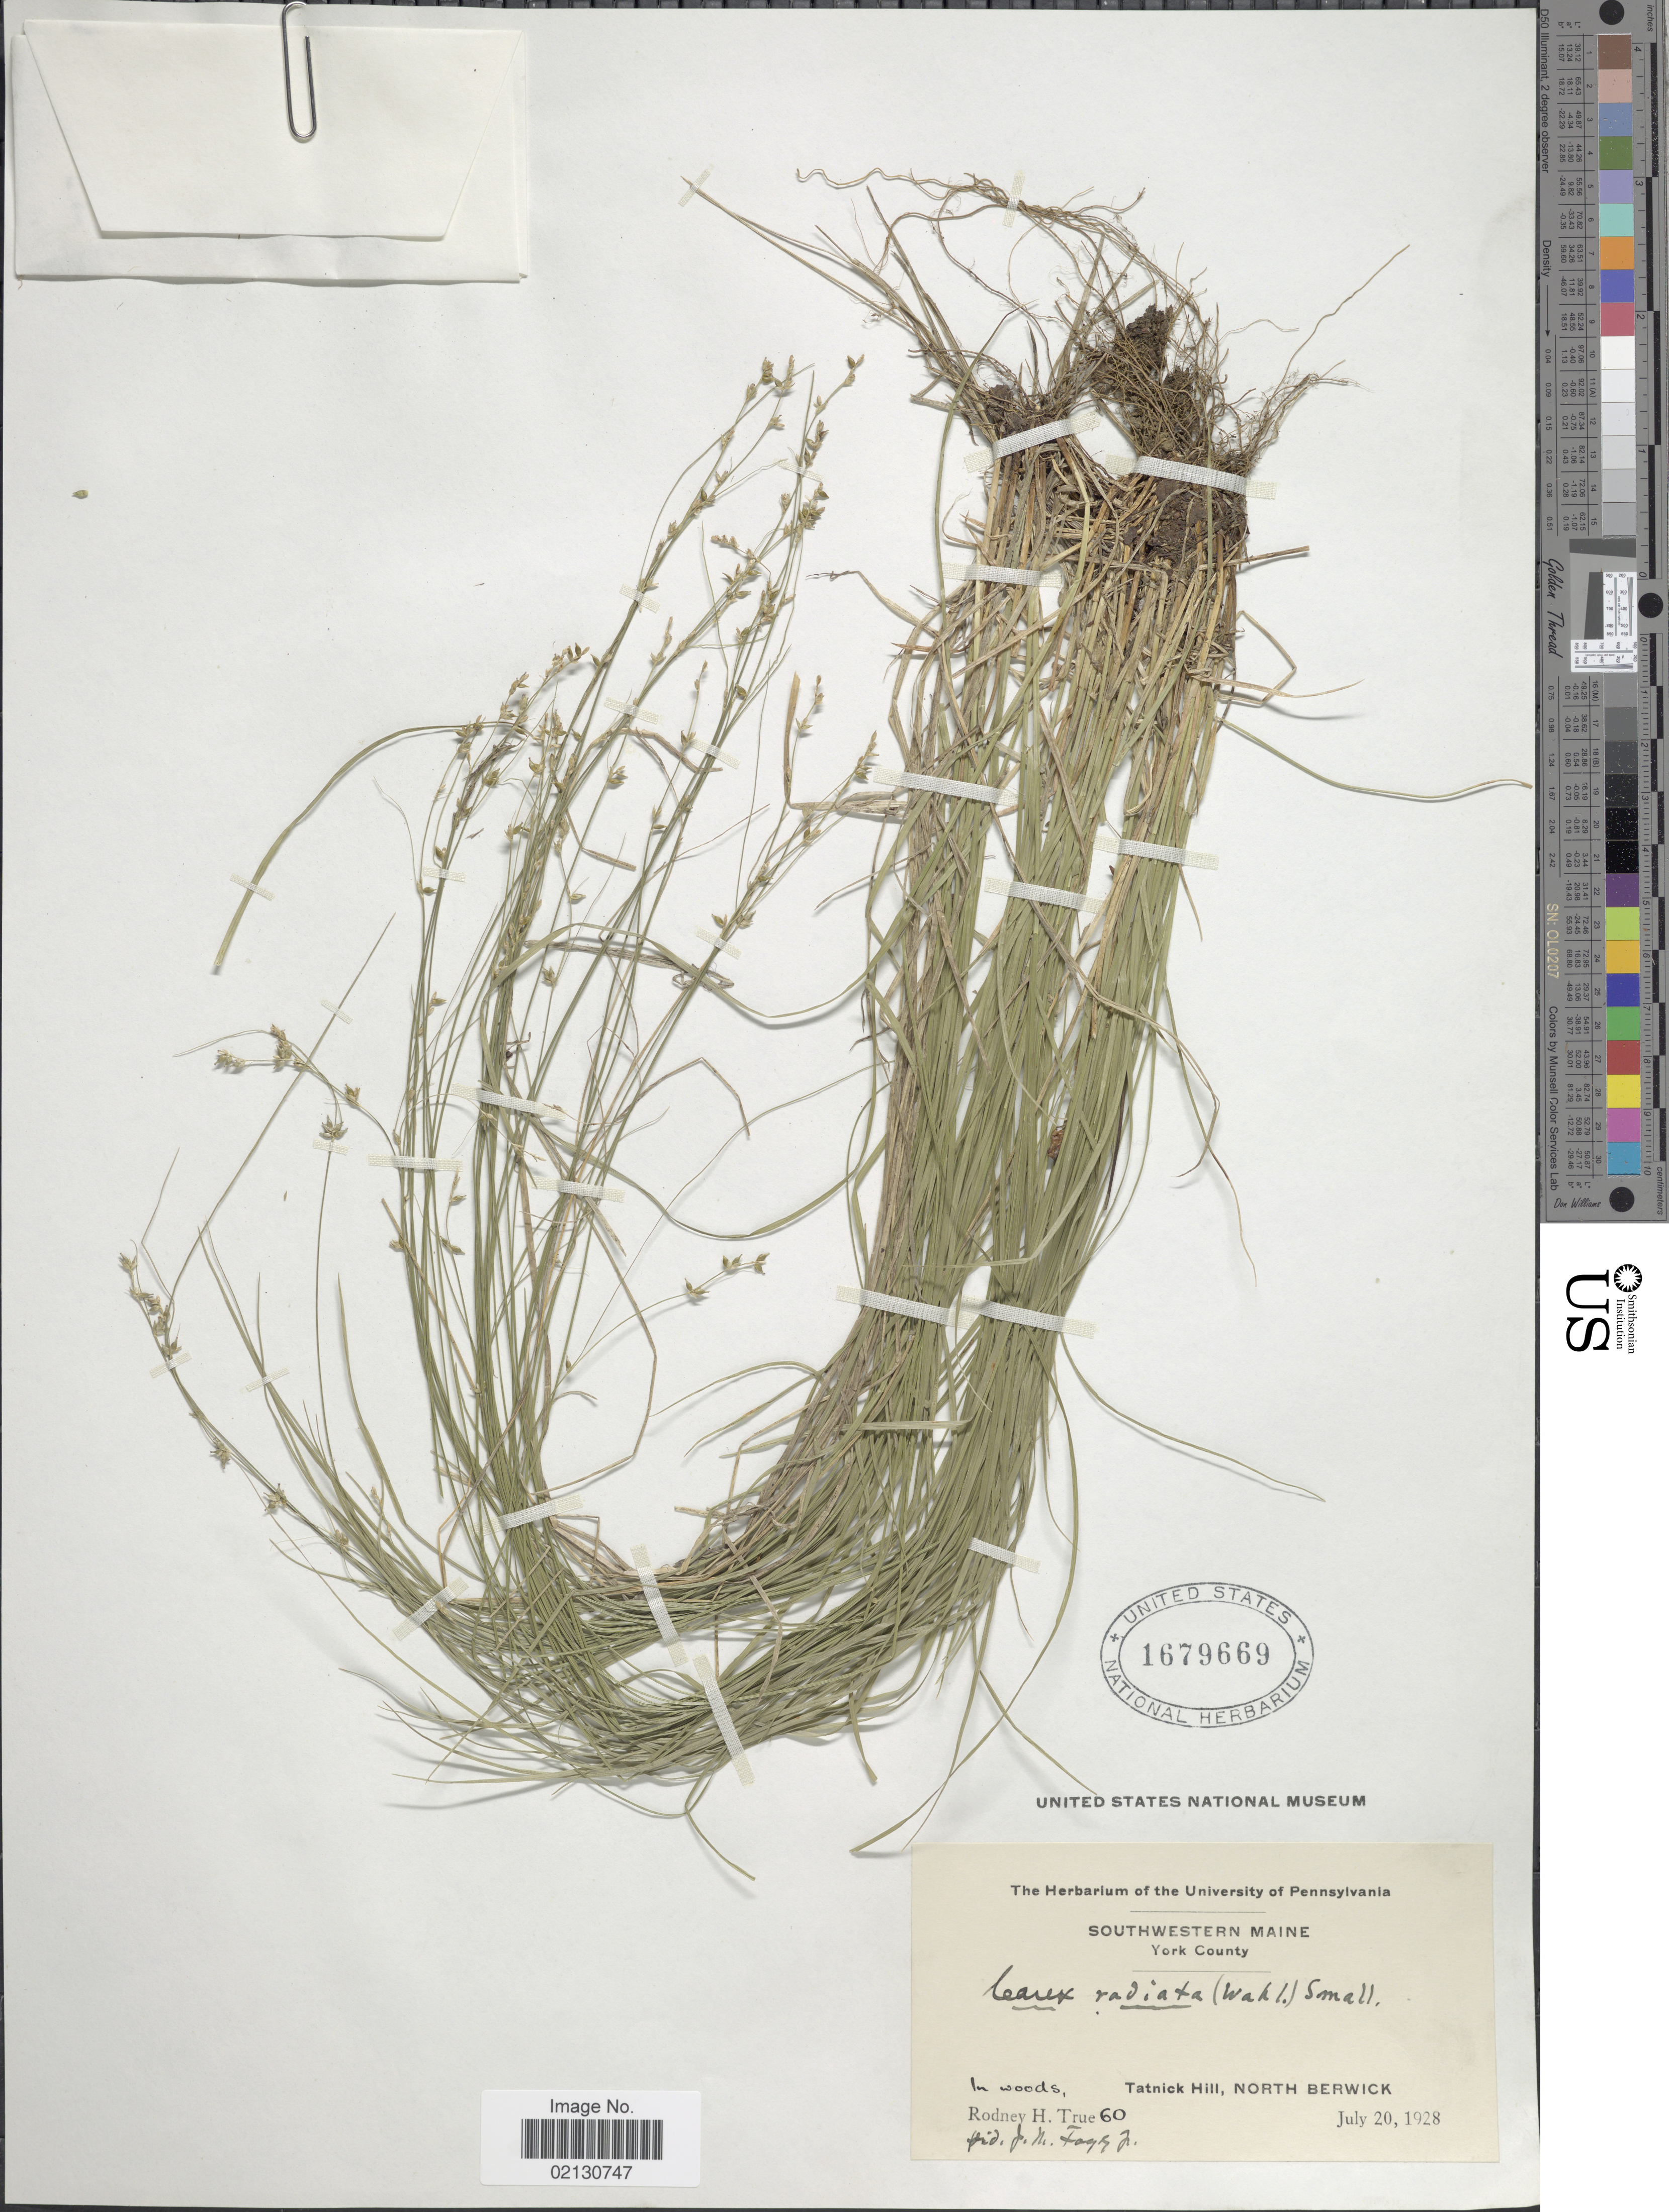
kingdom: Plantae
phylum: Tracheophyta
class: Liliopsida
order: Poales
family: Cyperaceae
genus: Carex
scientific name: Carex radiata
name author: (Wahlenb.) Small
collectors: R. H. True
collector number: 60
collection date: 1928-07-20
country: United States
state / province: Maine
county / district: York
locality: Southwestern Maine. York County. Tatnick Hill, North Berwick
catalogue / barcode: US 1679669